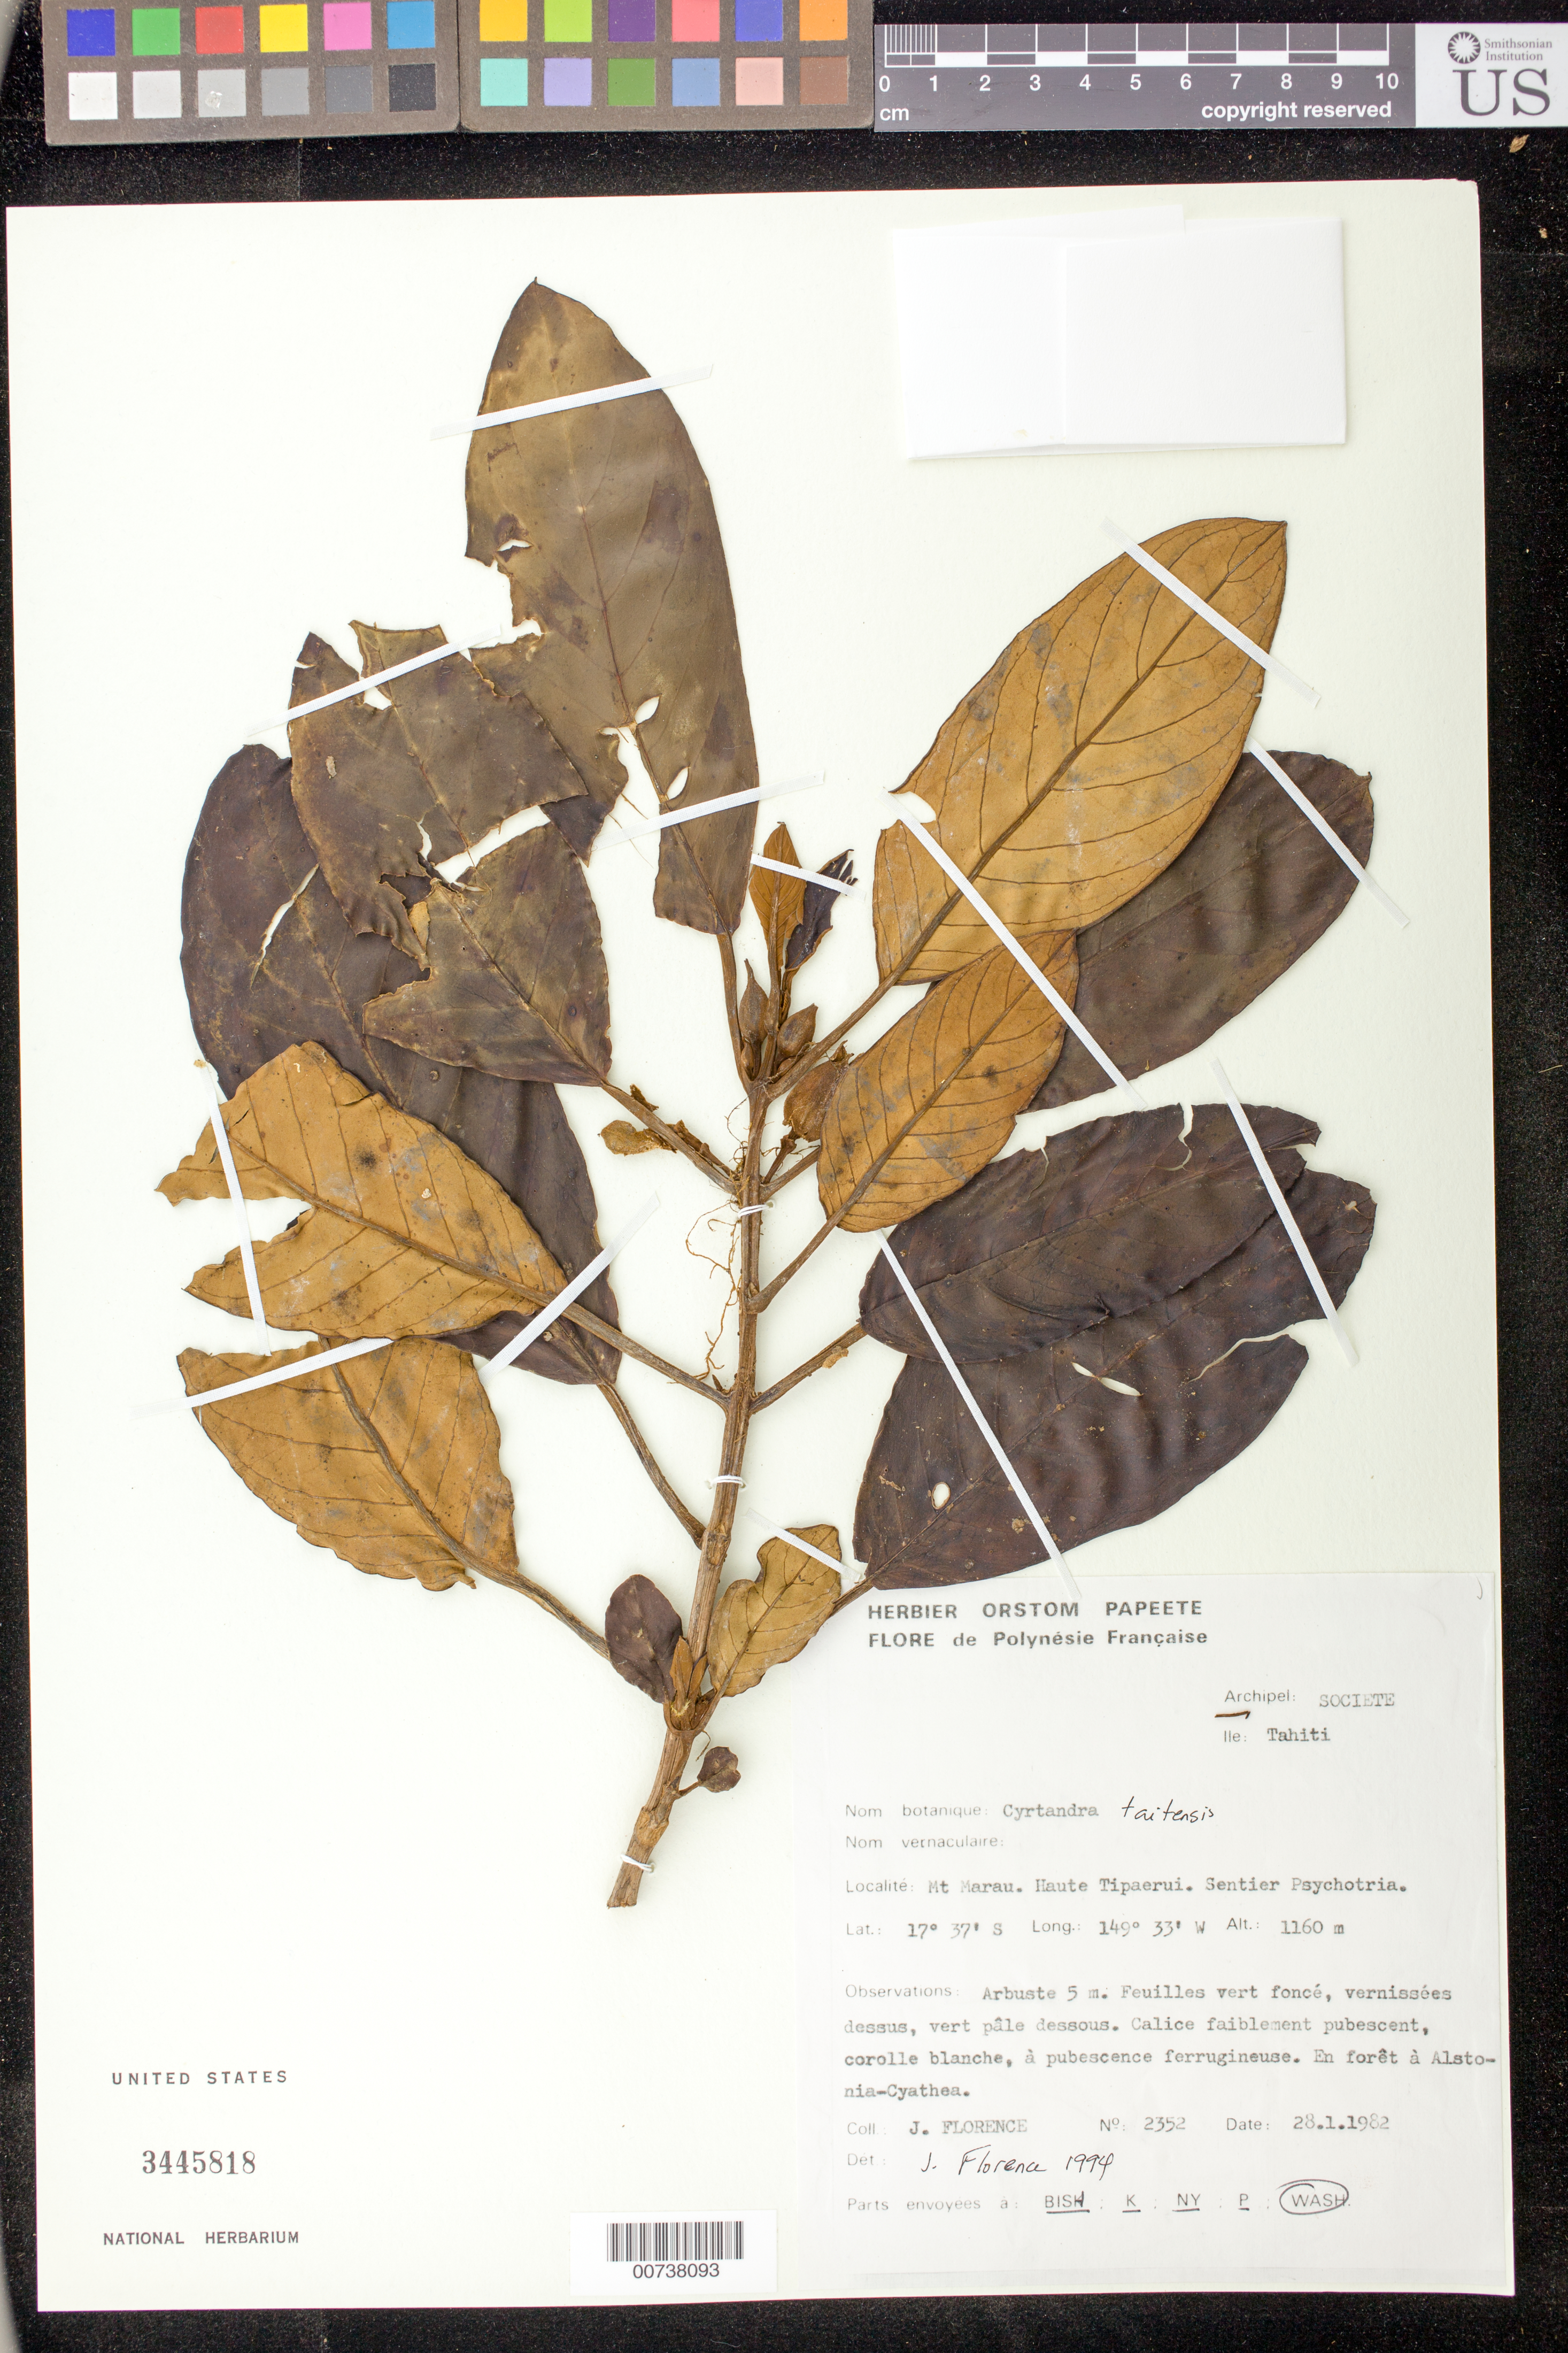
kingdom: Plantae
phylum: Tracheophyta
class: Magnoliopsida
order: Lamiales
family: Gesneriaceae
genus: Cyrtandra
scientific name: Cyrtandra taitensis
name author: W. Rich ex A. Gray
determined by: Florence, J.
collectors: J. Florence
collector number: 2352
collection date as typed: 28 Jan 1982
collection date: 1982-01-28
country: French Polynesia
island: Tahiti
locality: Mt. Marau. Haute Tipaerui. Sentier Psychotria.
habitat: En forêt à Alstonia-Cyathea.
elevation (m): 1160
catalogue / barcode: US 3445818